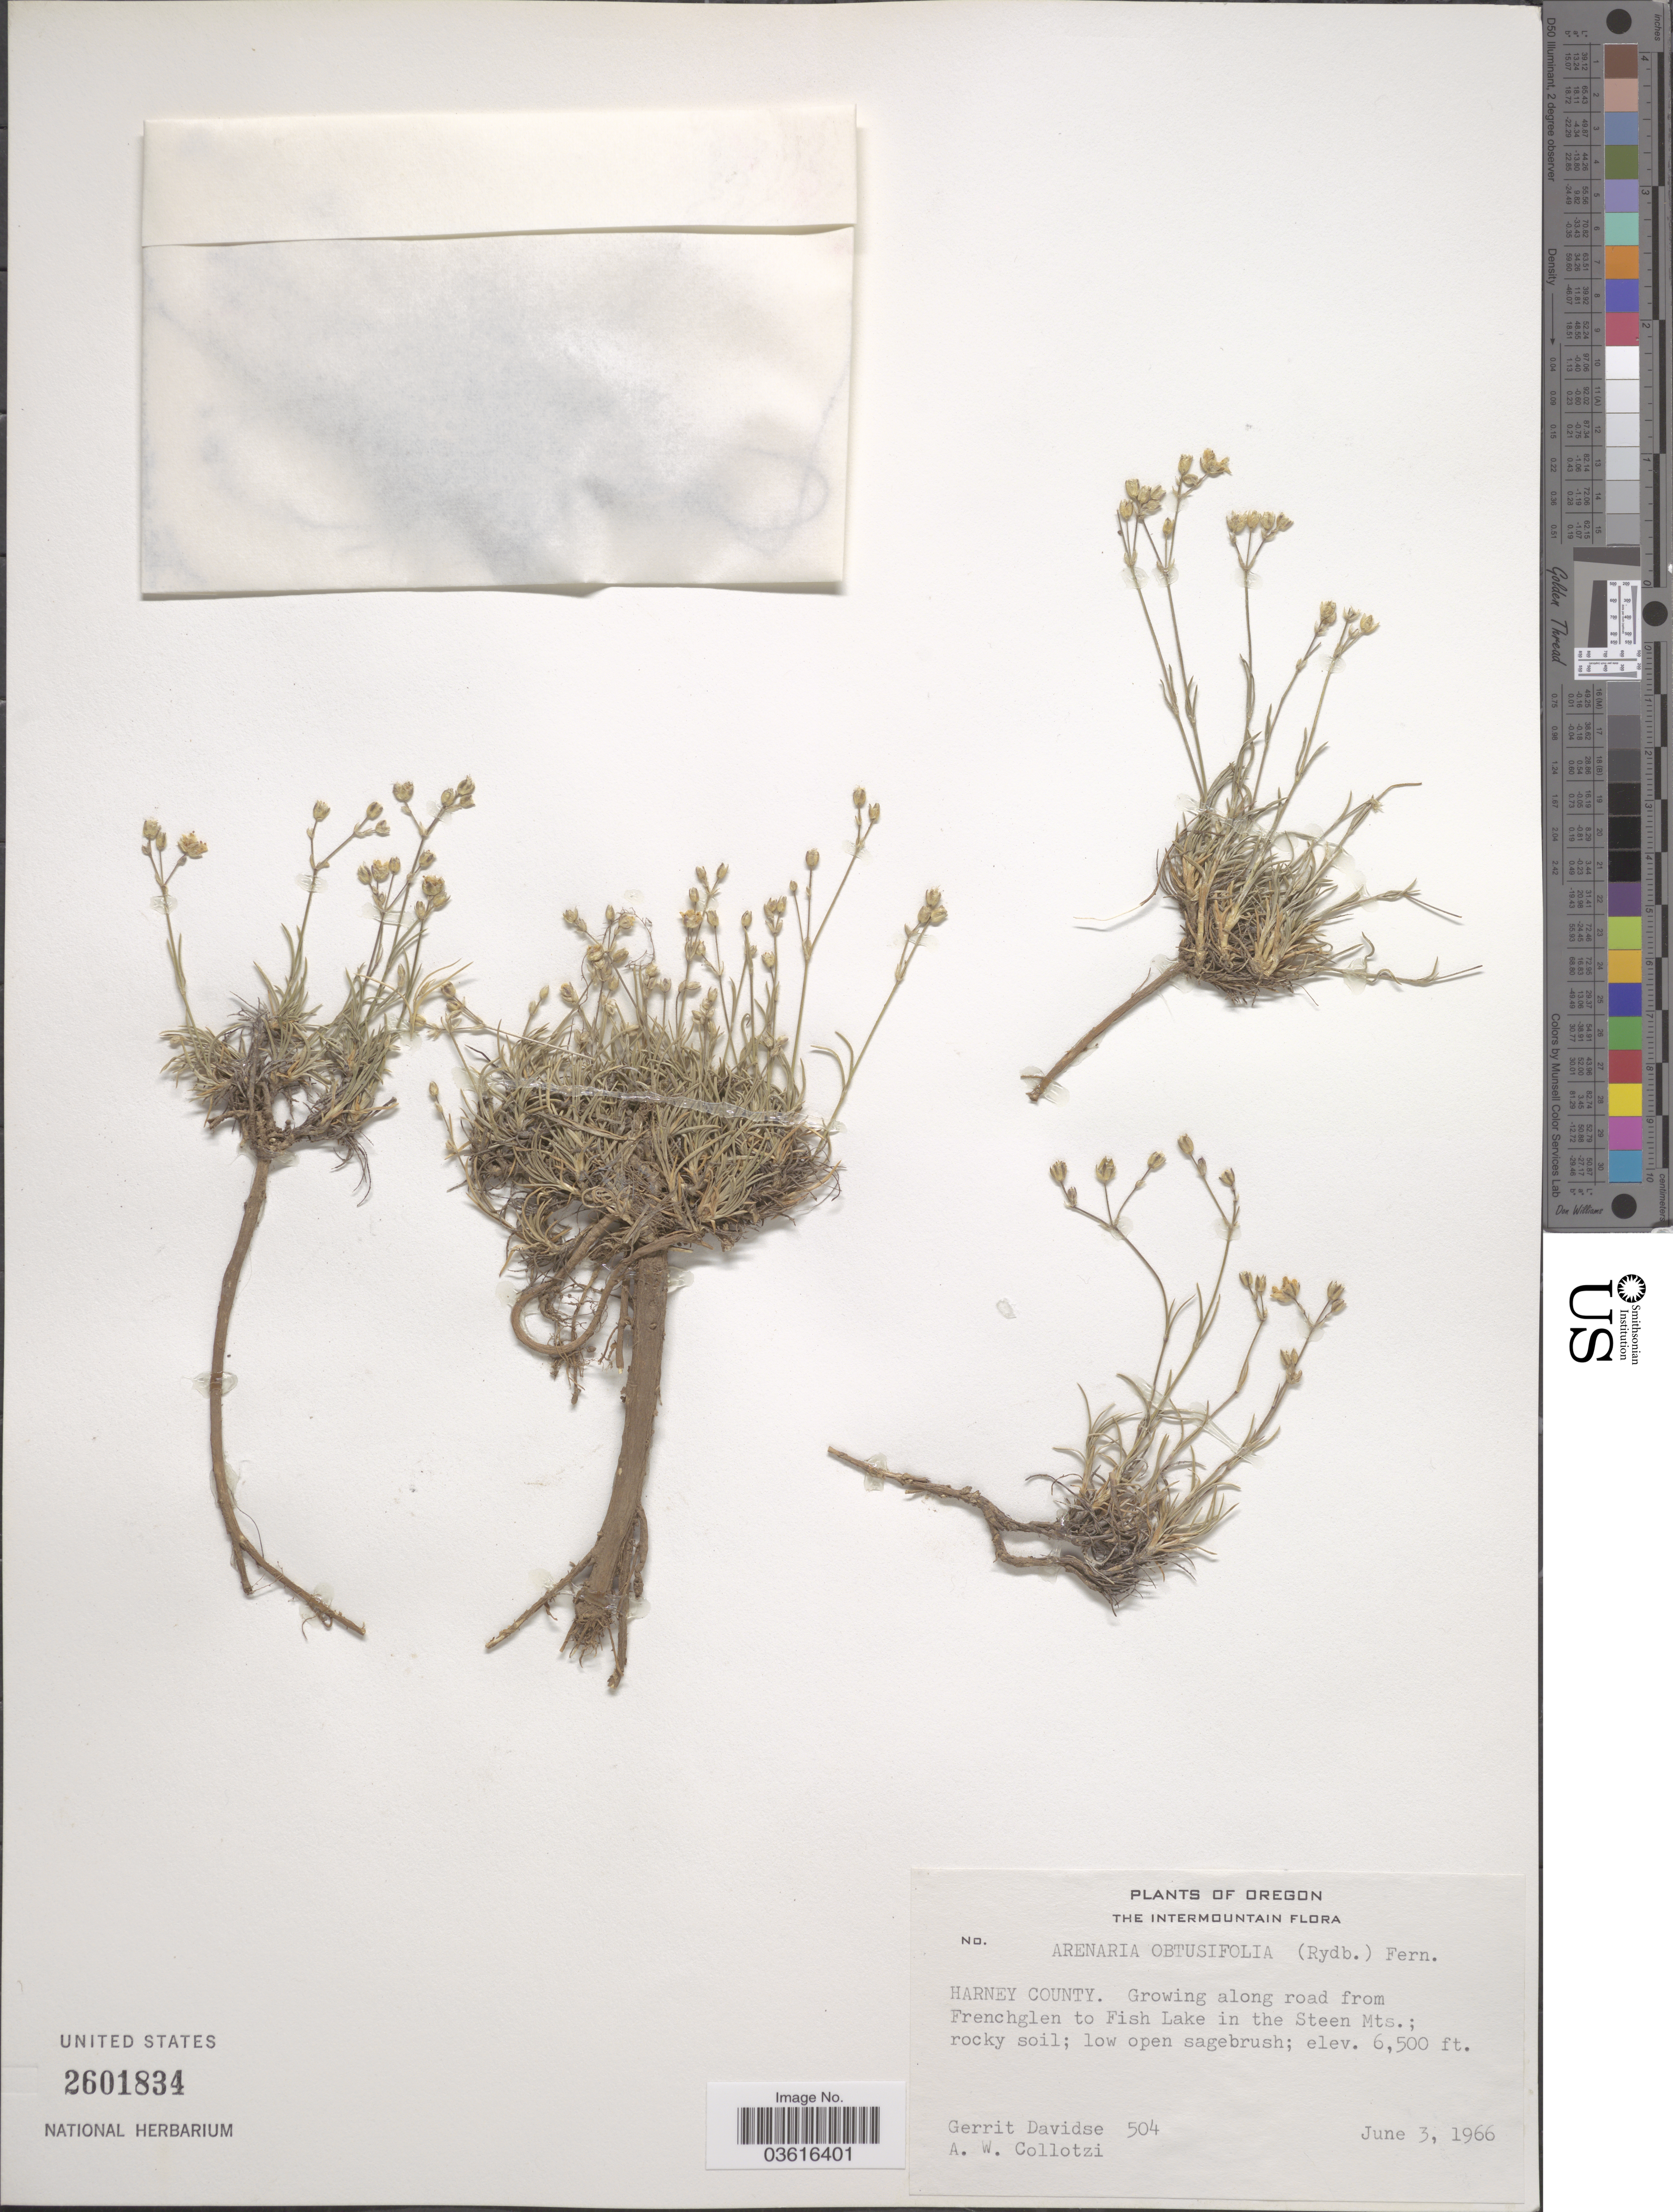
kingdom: Plantae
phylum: Tracheophyta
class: Magnoliopsida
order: Caryophyllales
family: Caryophyllaceae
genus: Eremogone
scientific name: Eremogone kingii var. glabrescens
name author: (S. Watson) Dorn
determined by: Strong, Mark T., (BOT), Smithsonian Institution - National Museum of Natural History (UNITED STATES)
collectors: G. Davidse & A. W. Collotzi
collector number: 504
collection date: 1966-06-03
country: United States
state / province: Oregon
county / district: Harney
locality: The intermountain. Harney County. Growing along road from Frenchglen to Fish Lake in the Steen Mts.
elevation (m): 1981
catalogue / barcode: US 2601834